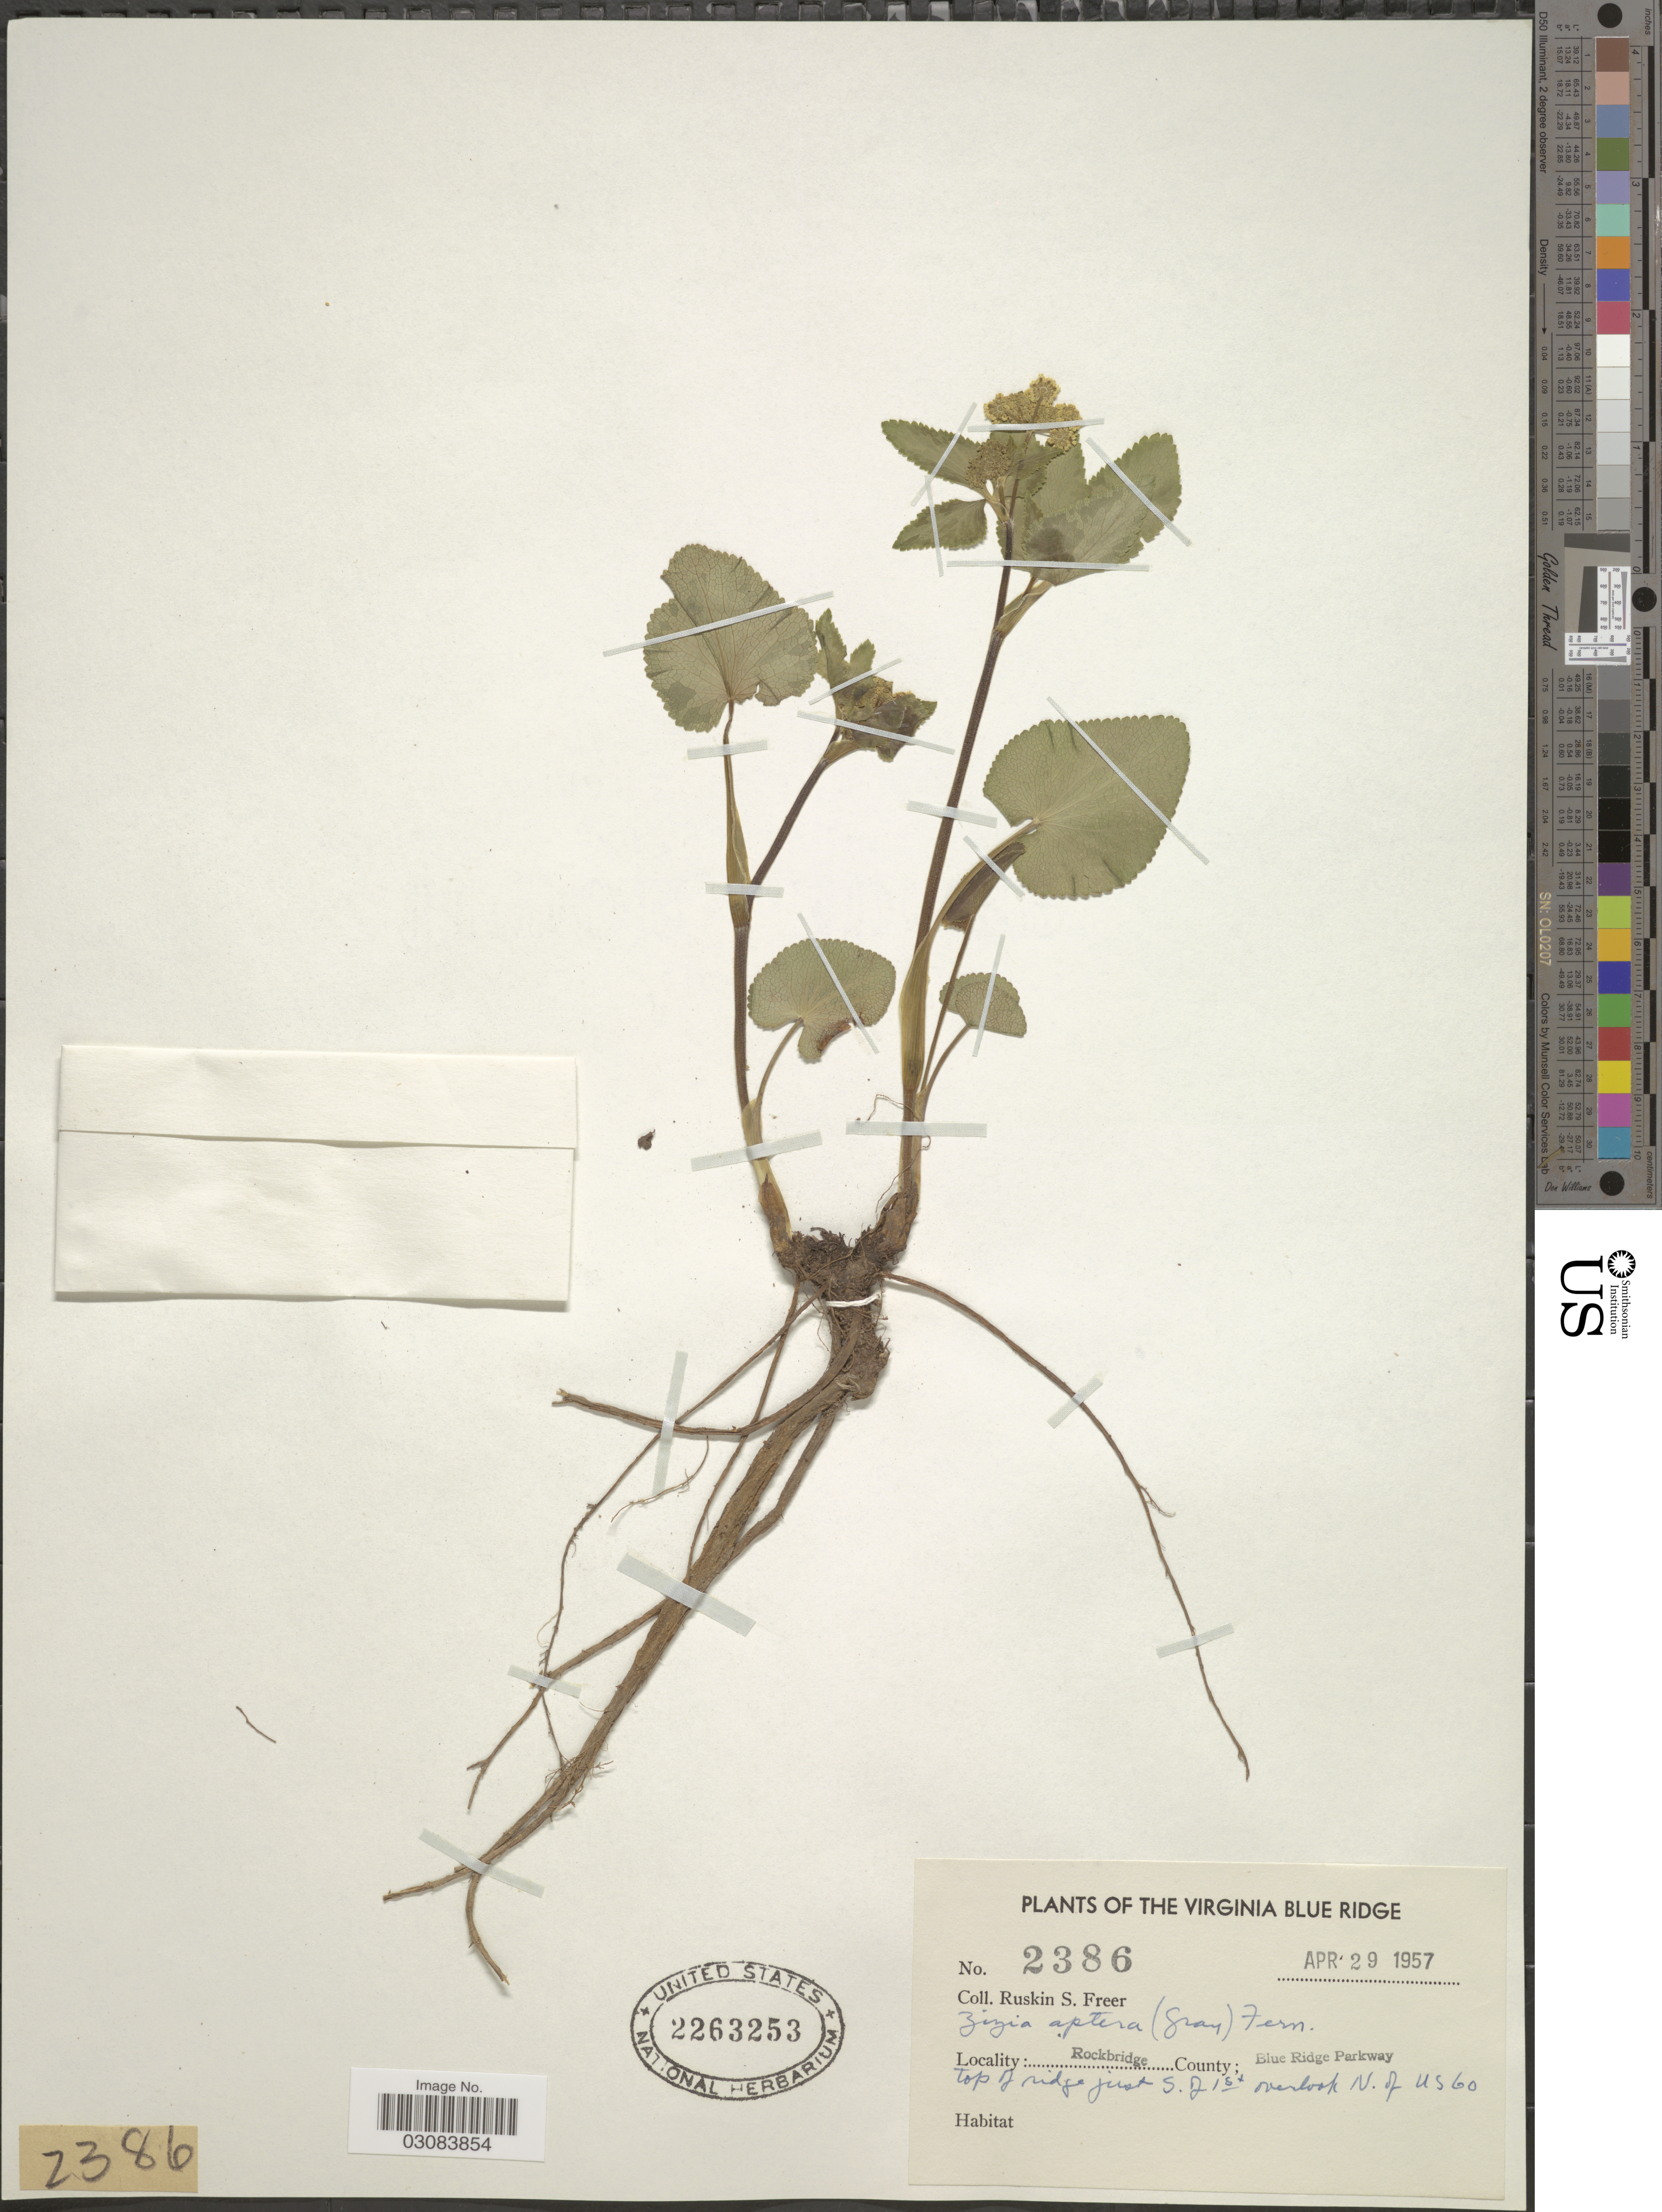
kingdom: Plantae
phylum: Tracheophyta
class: Magnoliopsida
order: Apiales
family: Apiaceae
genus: Zizia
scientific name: Zizia aptera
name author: (A. Gray) Fernald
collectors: R. Freer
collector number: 2386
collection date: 1957-04-29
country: United States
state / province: Virginia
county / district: Rockbridge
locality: The Virginia Blue Ridge. Rockbridge County; Blue Ridge Parkway. Top of ridge just S. J. 1st overlook N. of US 60.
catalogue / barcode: US 2263253